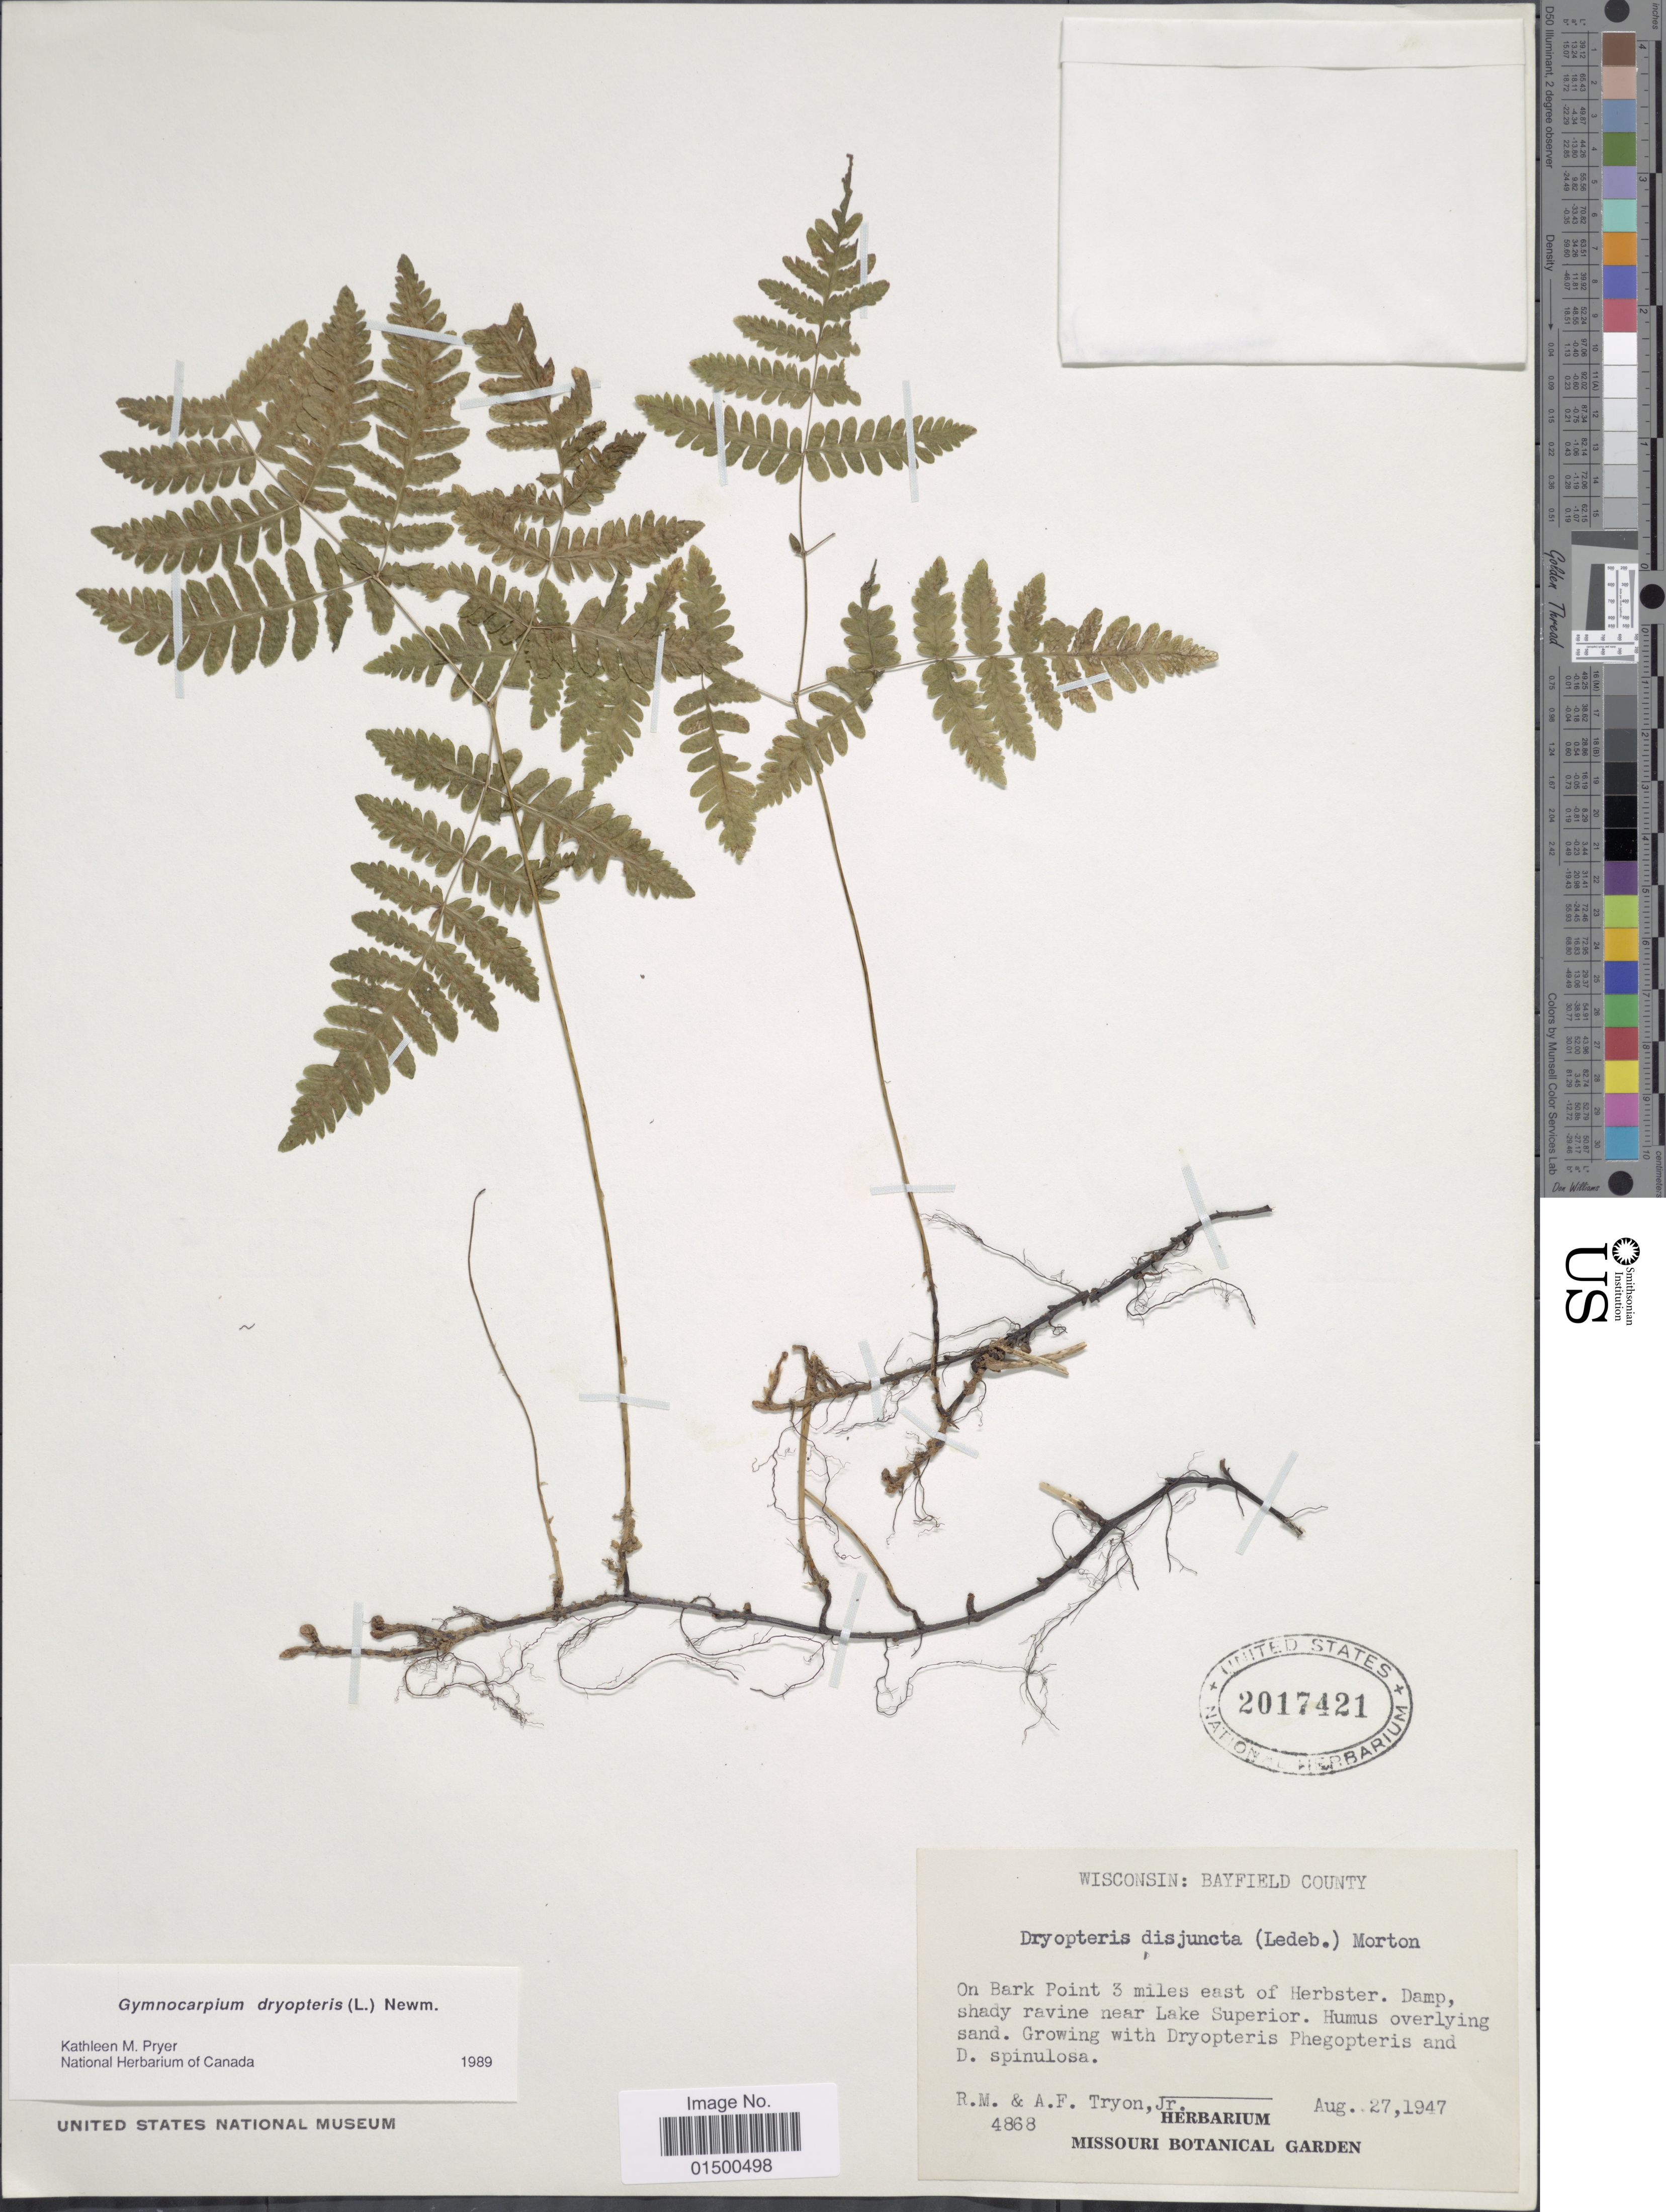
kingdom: Plantae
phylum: Tracheophyta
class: Polypodiopsida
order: Polypodiales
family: Cystopteridaceae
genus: Gymnocarpium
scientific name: Gymnocarpium dryopteris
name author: (L.) Newman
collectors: R. M. Tryon & A. F. Tryon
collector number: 4868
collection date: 1947-08-27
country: United States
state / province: Wisconsin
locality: Bayfield County, On bark point 3 miles east of Herbster, Damp, shady ravine near Lake Superior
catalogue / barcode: US 2017421